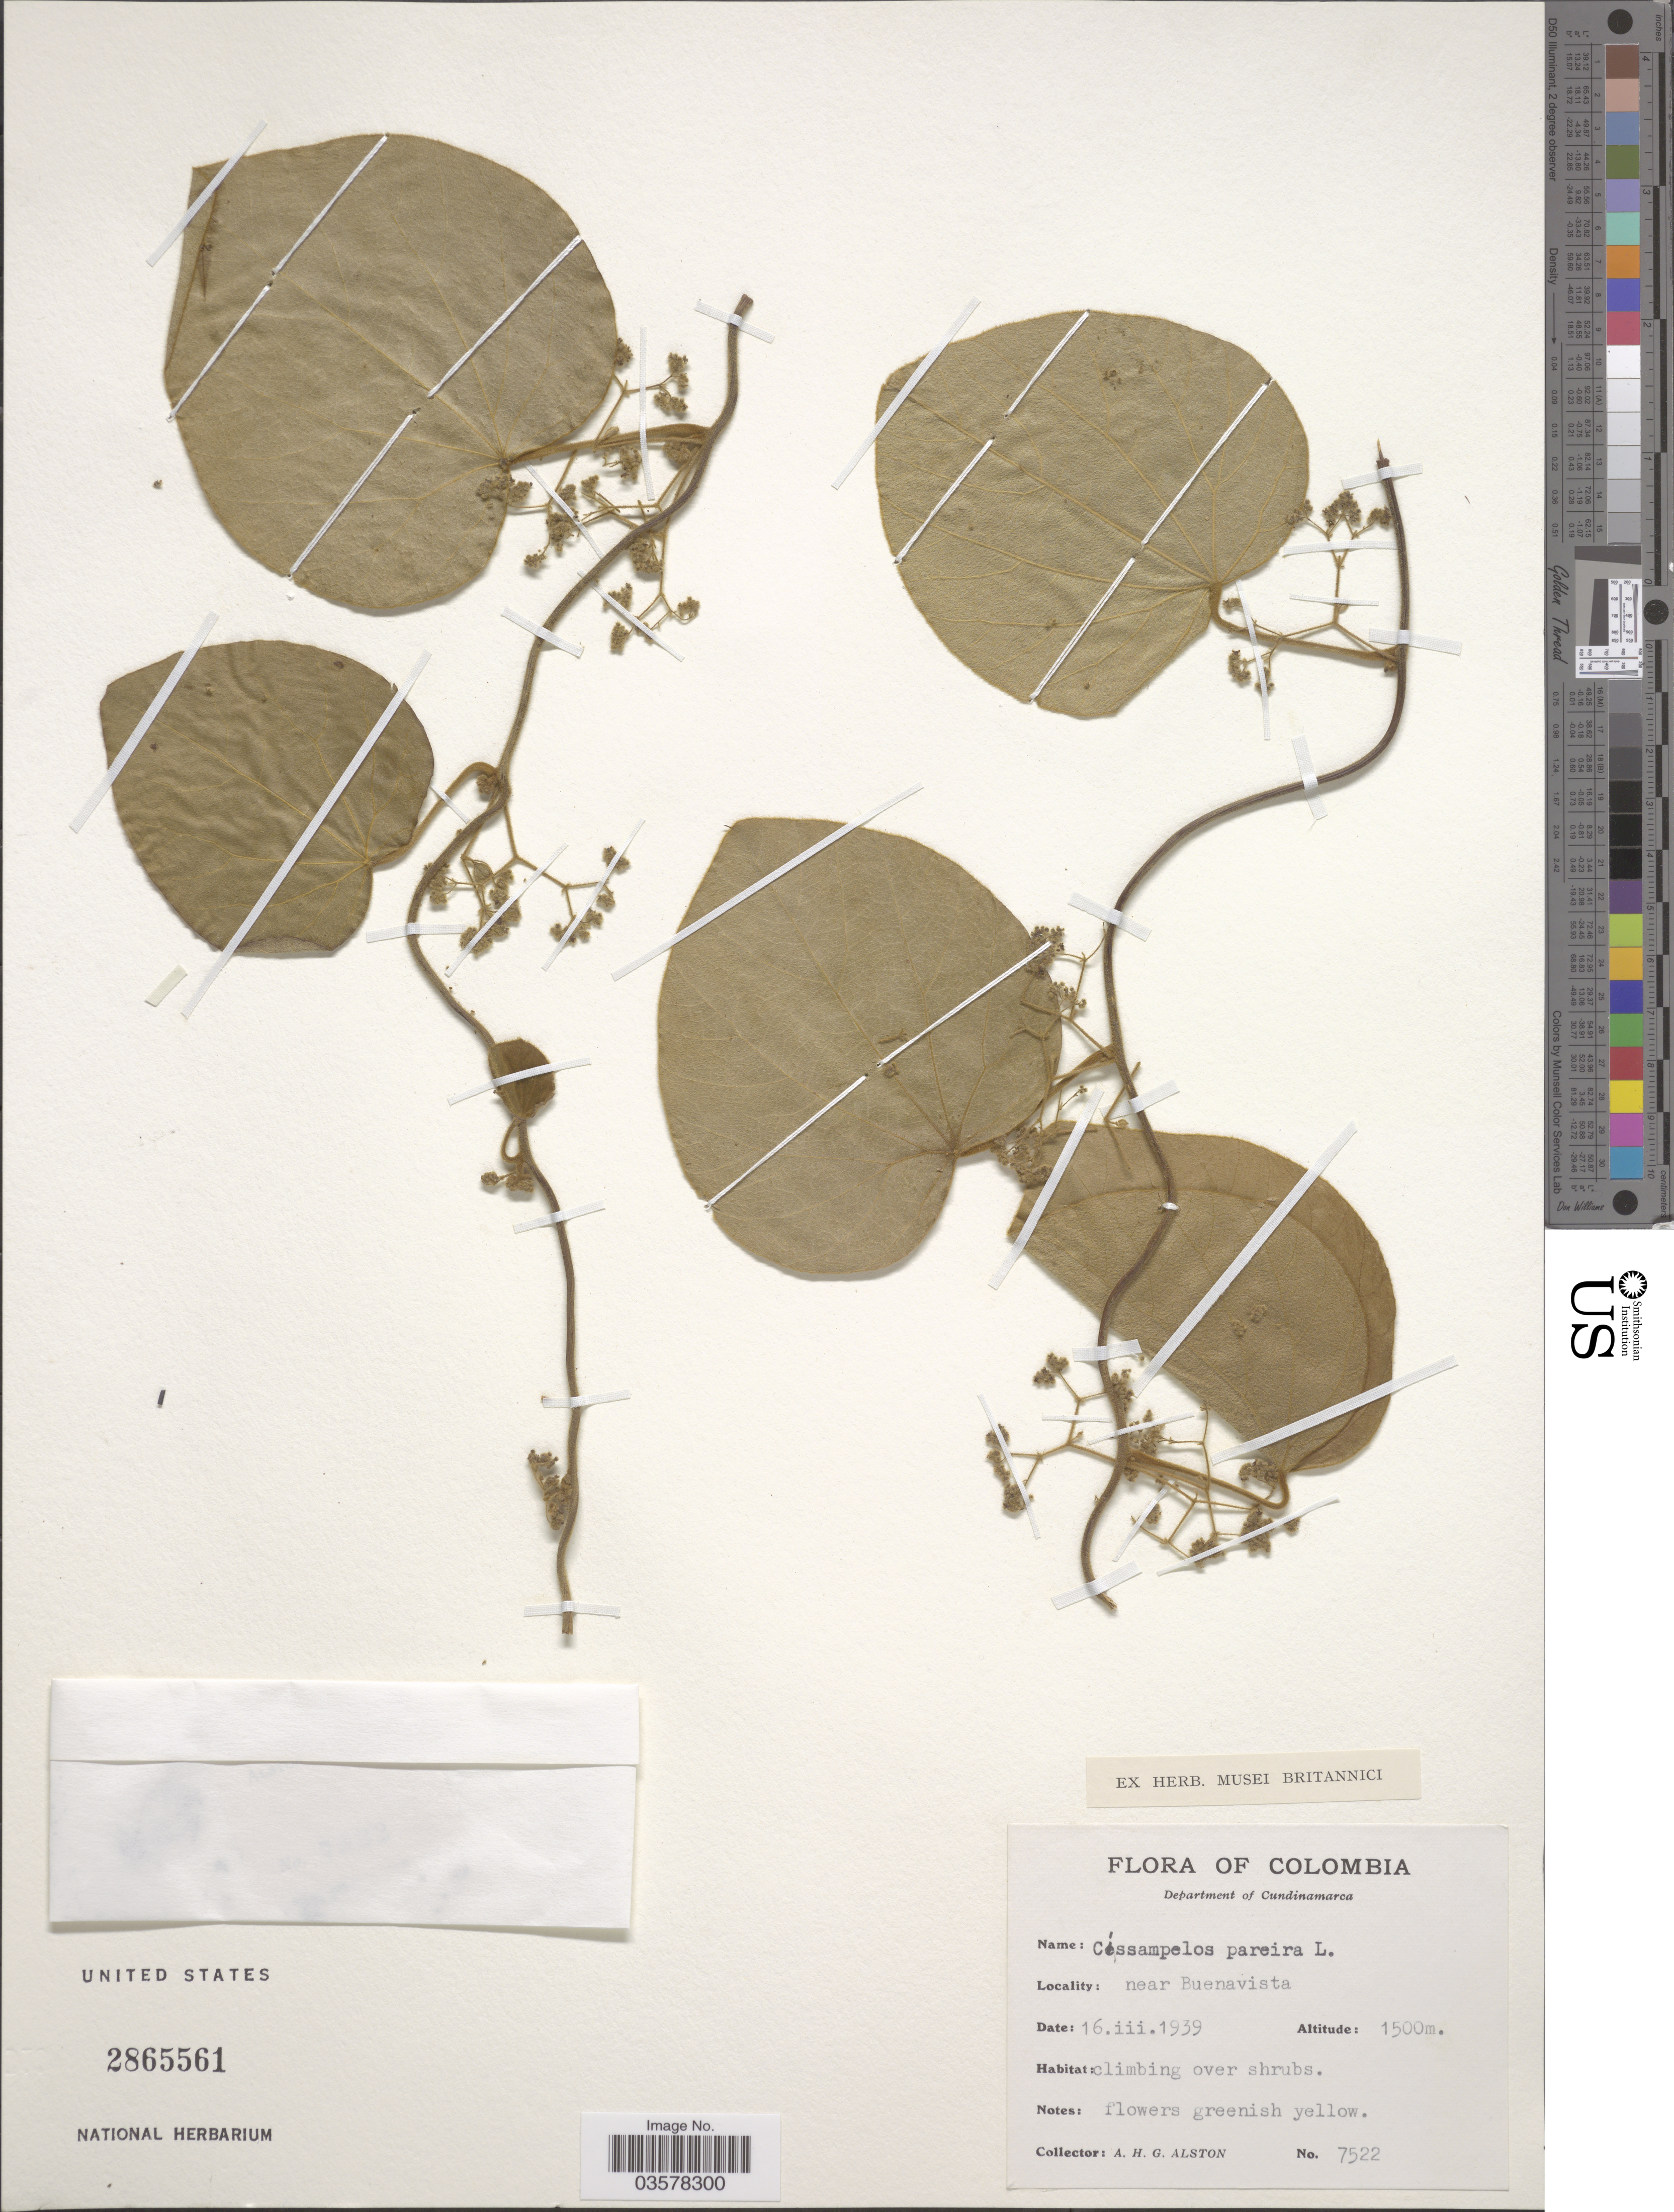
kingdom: Plantae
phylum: Tracheophyta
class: Magnoliopsida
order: Ranunculales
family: Menispermaceae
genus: Cissampelos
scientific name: Cissampelos pareira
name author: L.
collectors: A. H. Alston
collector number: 7522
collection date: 1939-03-16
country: Colombia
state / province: Cundinamarca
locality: Department of Cundinamarca. Near Buenavista.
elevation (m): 1500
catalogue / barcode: US 2865561